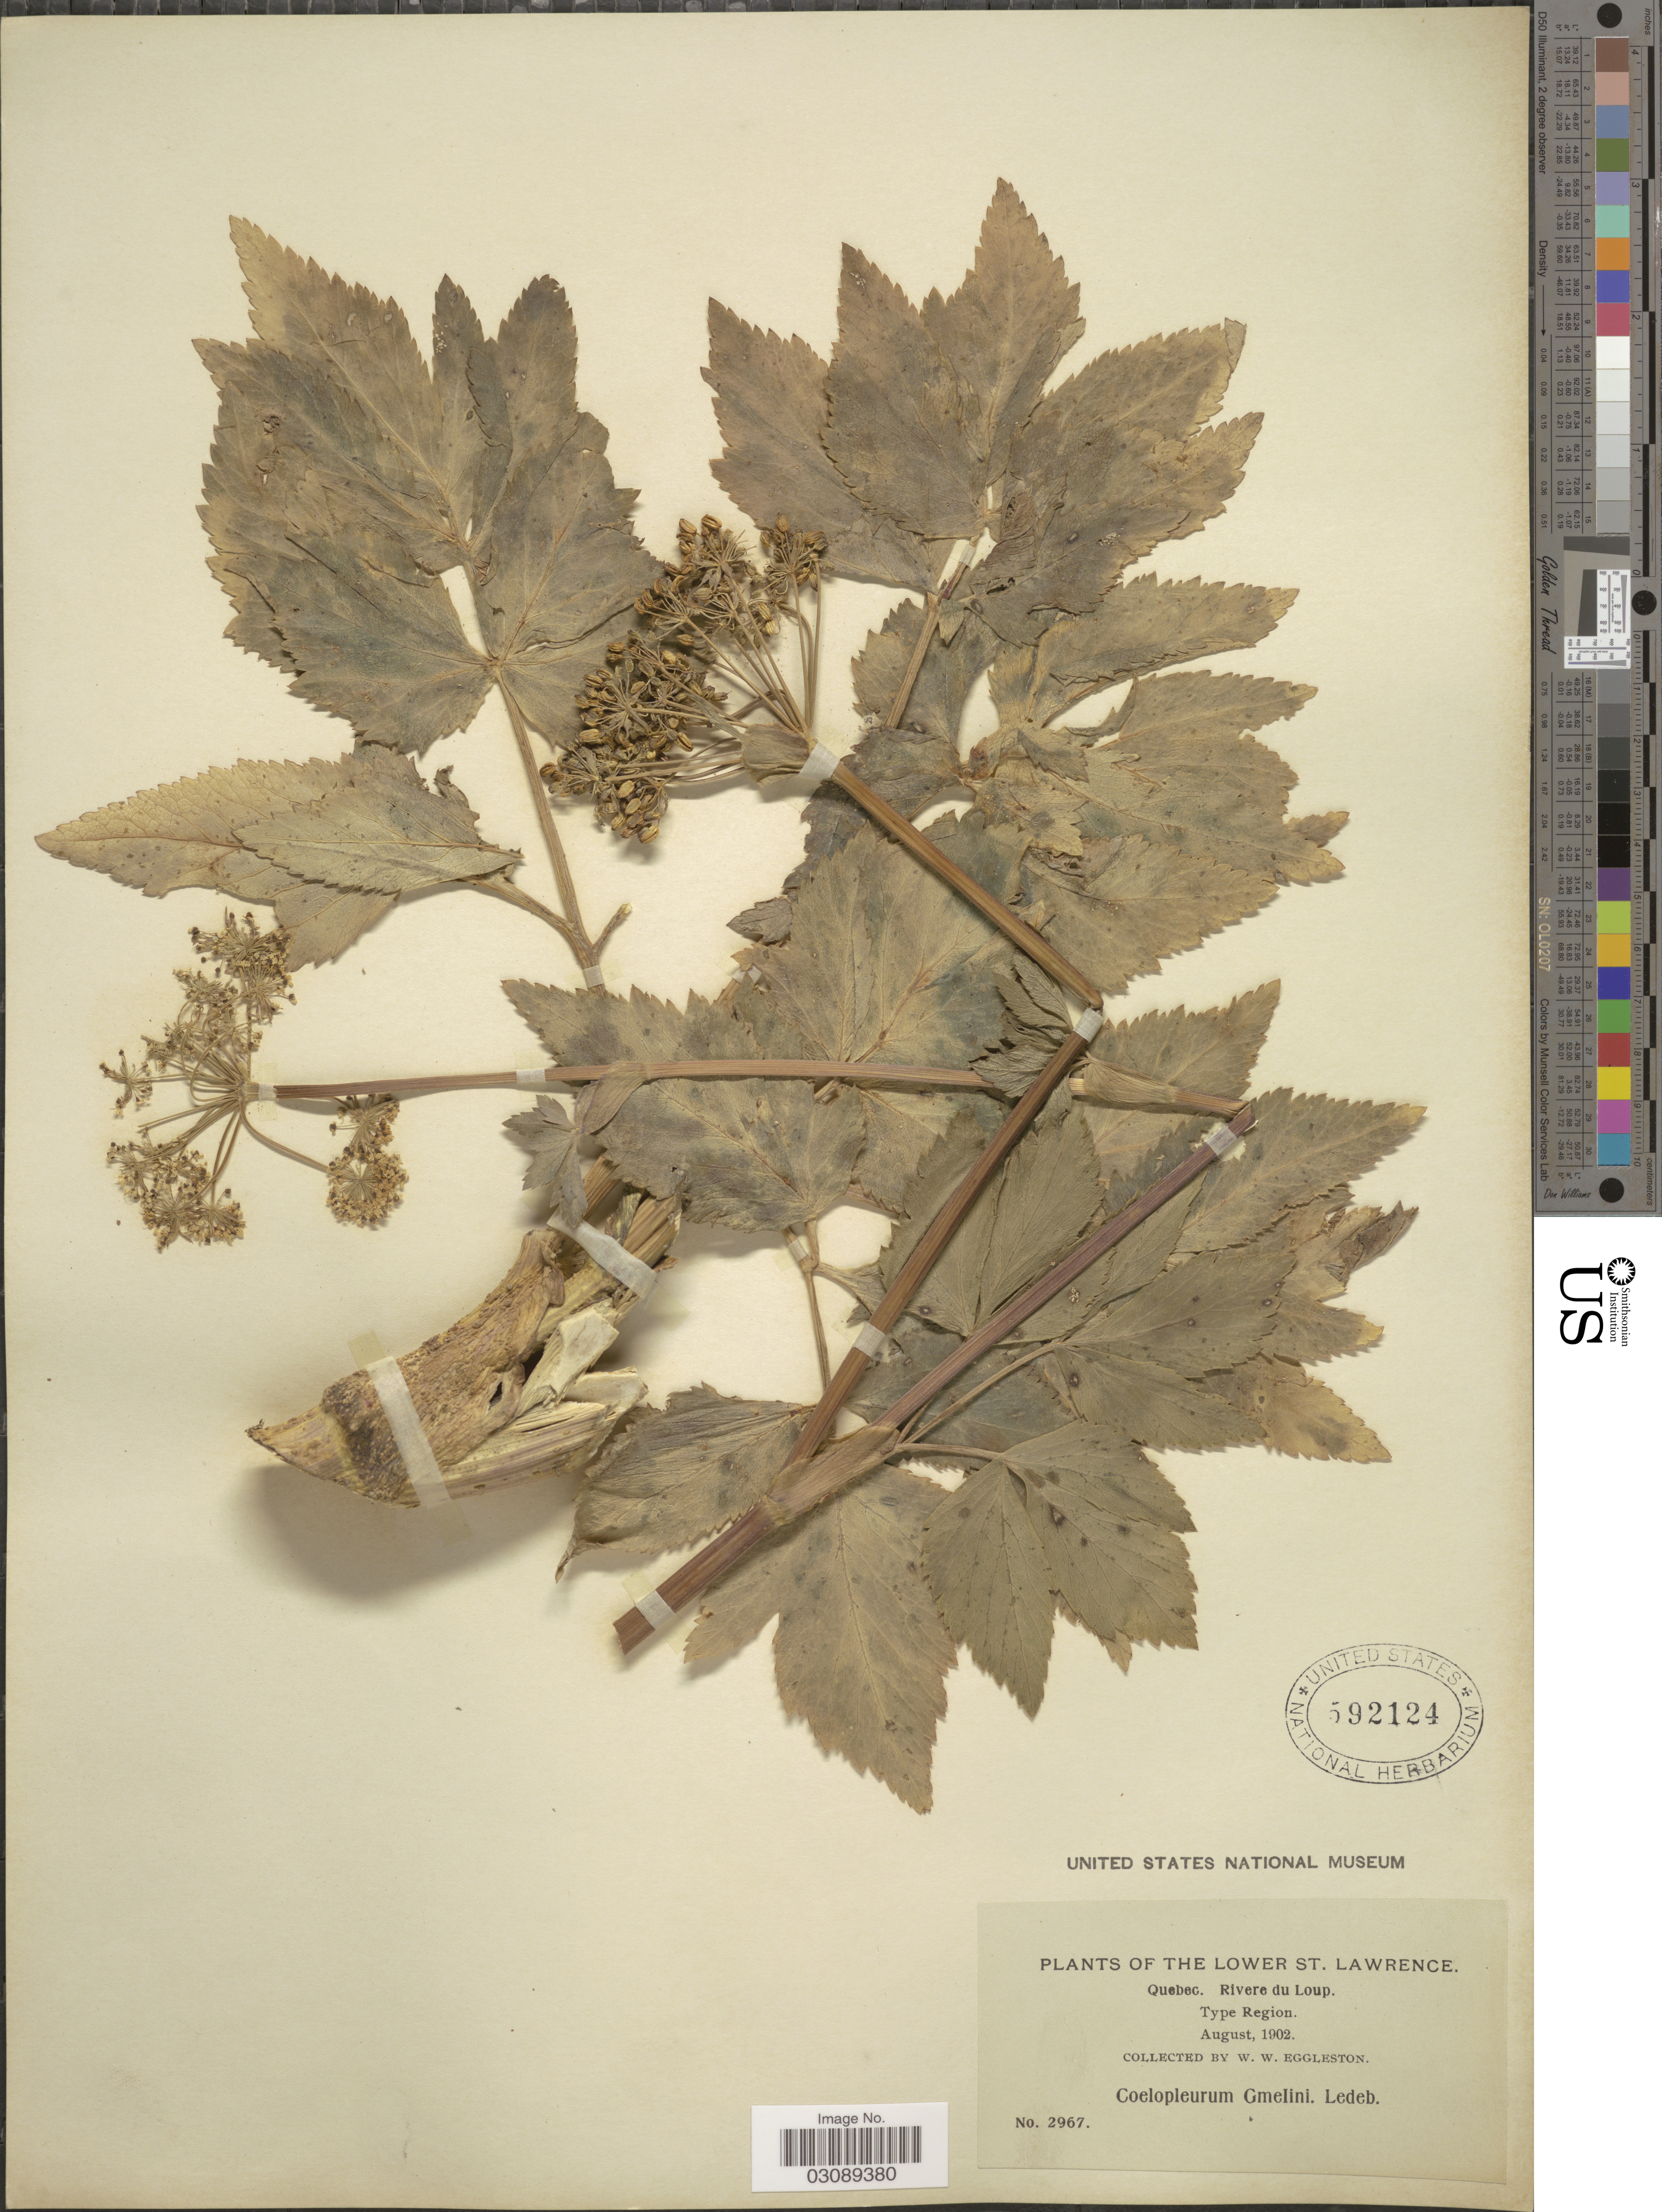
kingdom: Plantae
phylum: Tracheophyta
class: Magnoliopsida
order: Apiales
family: Apiaceae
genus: Coelopleurum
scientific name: Coelopleurum actaeifolium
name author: (Michx.) J.M. Coult. & Rose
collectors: W. W. Eggleston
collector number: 2967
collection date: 1902-08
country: Canada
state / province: Quebec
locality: Lower St. Lawrence. Riviere du Loup. Type Region.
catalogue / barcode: US 592124